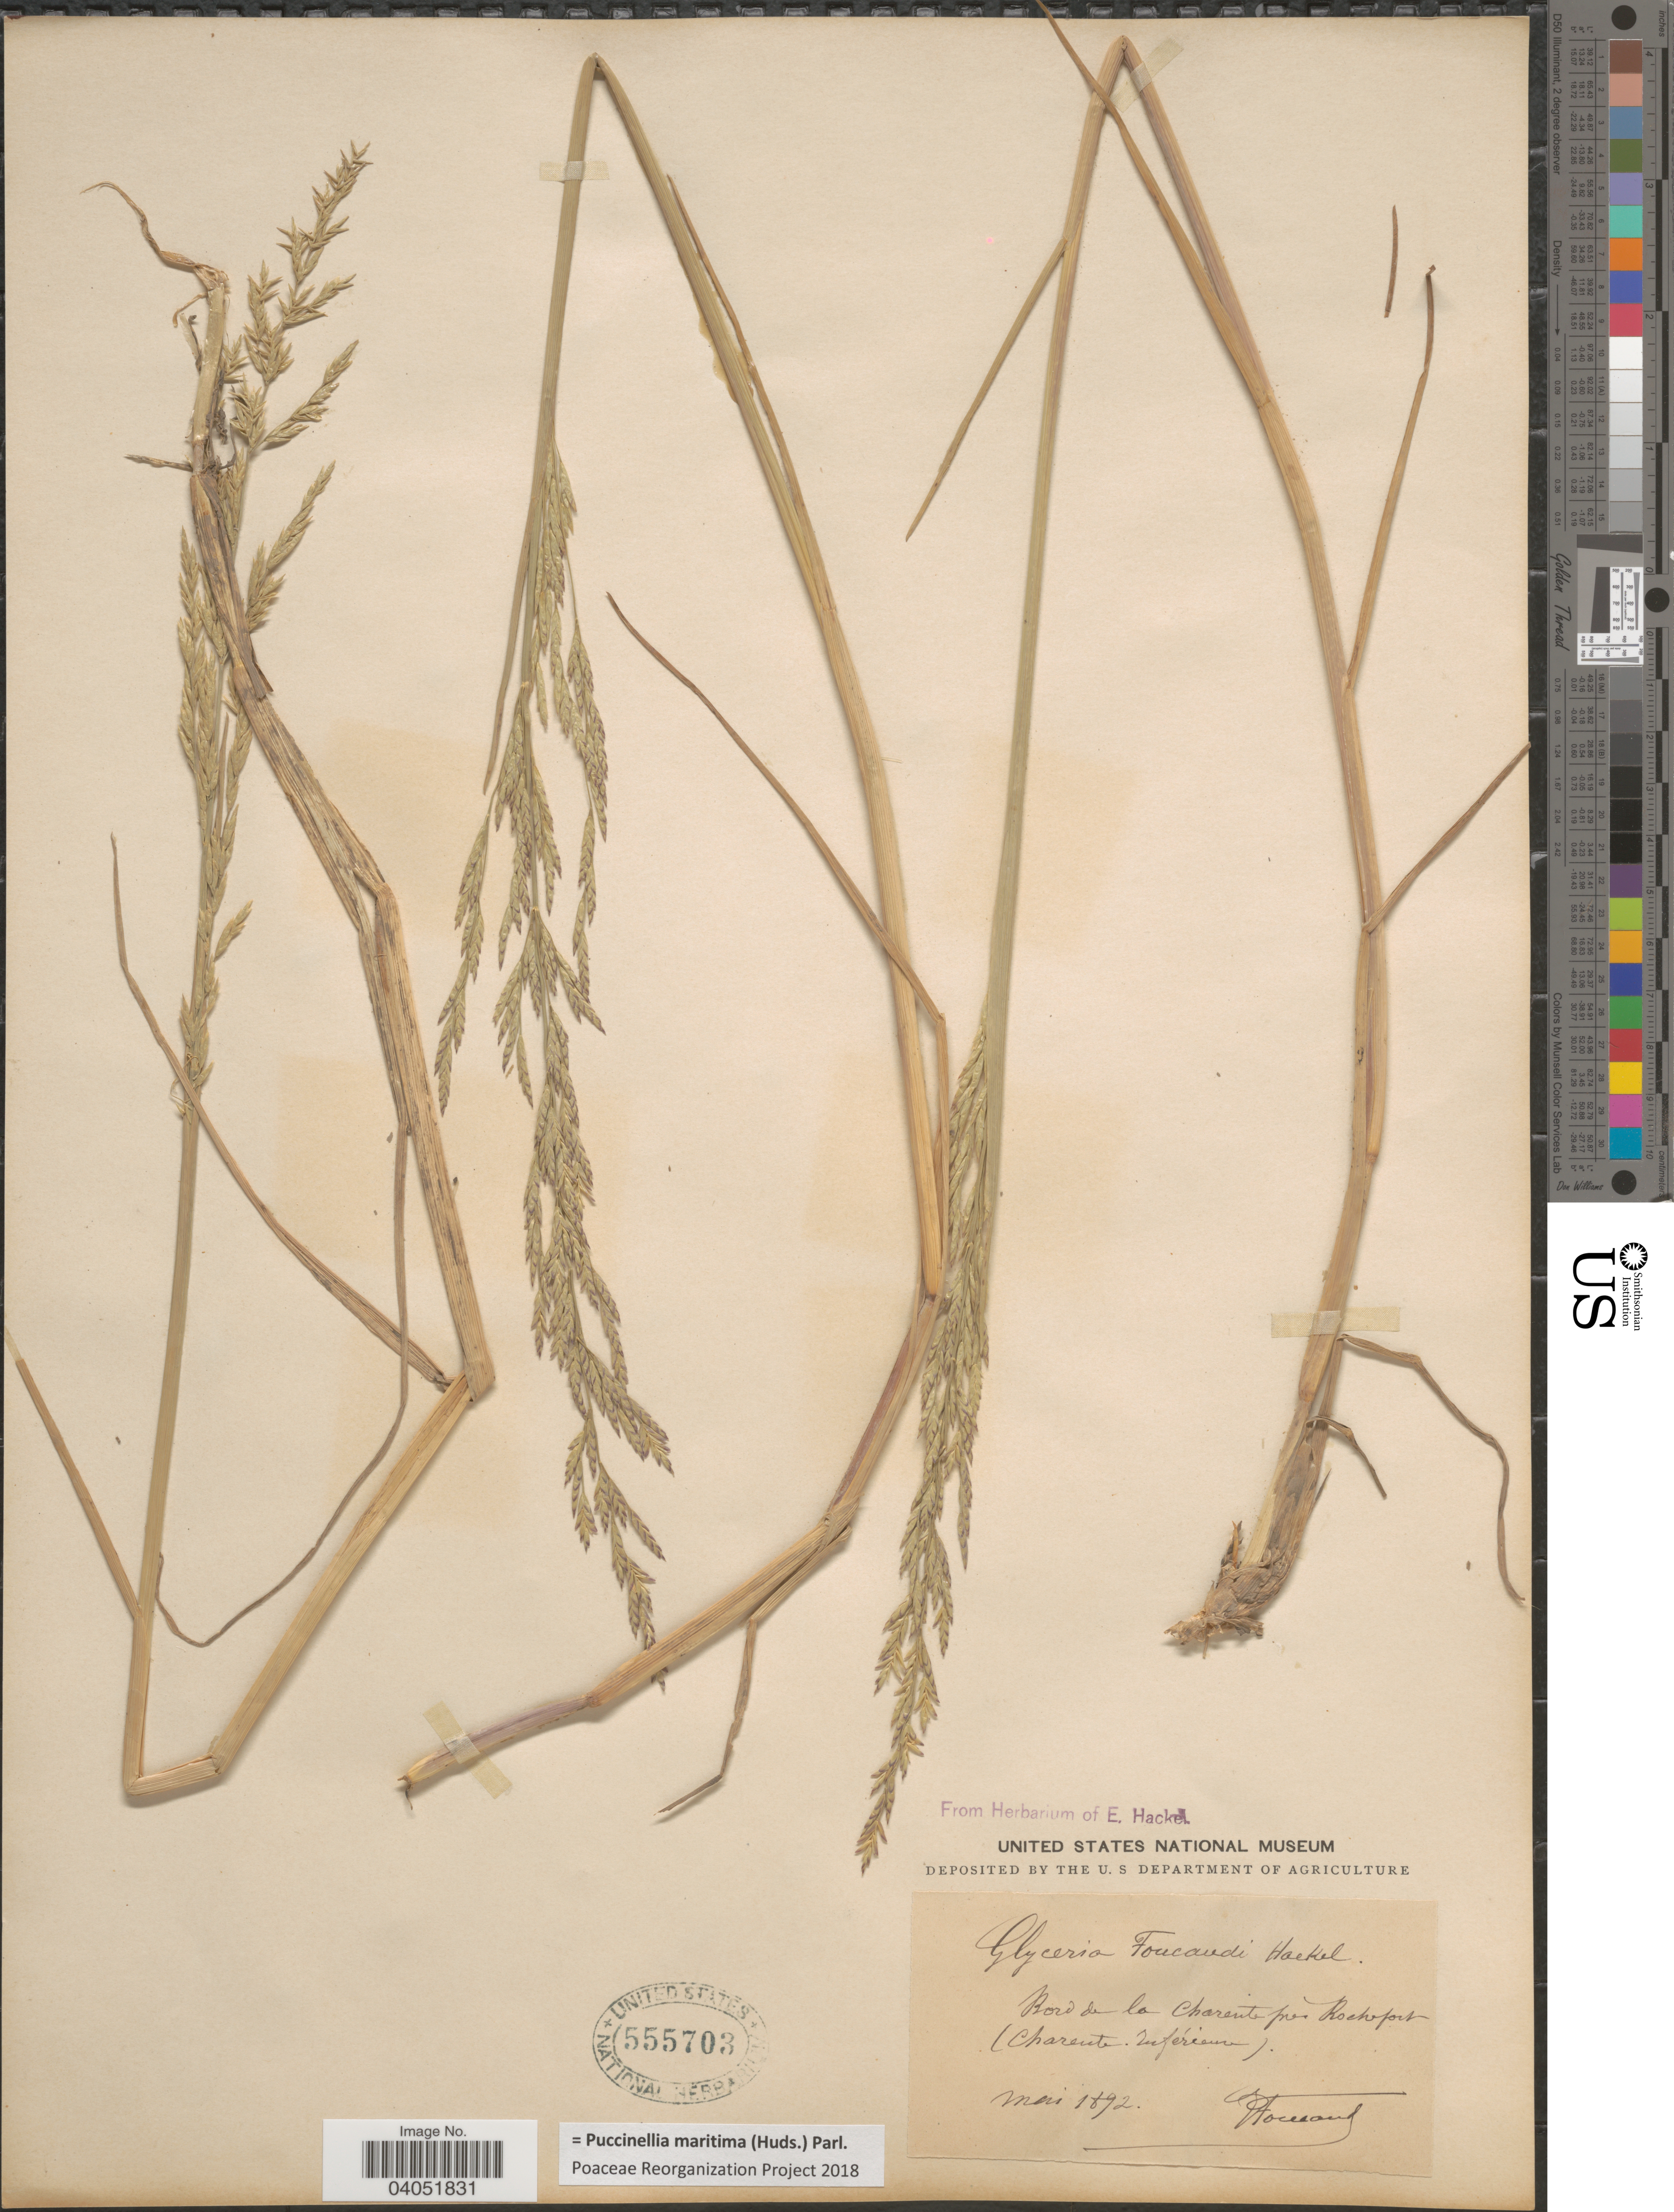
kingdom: Plantae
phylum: Tracheophyta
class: Liliopsida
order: Poales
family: Poaceae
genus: Puccinellia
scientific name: Puccinellia maritima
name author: (Huds.) Parl.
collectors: -. Howard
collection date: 1892-05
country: France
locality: Bord de la Charente près Rochefort (Charente-Inférieure).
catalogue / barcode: US 555703